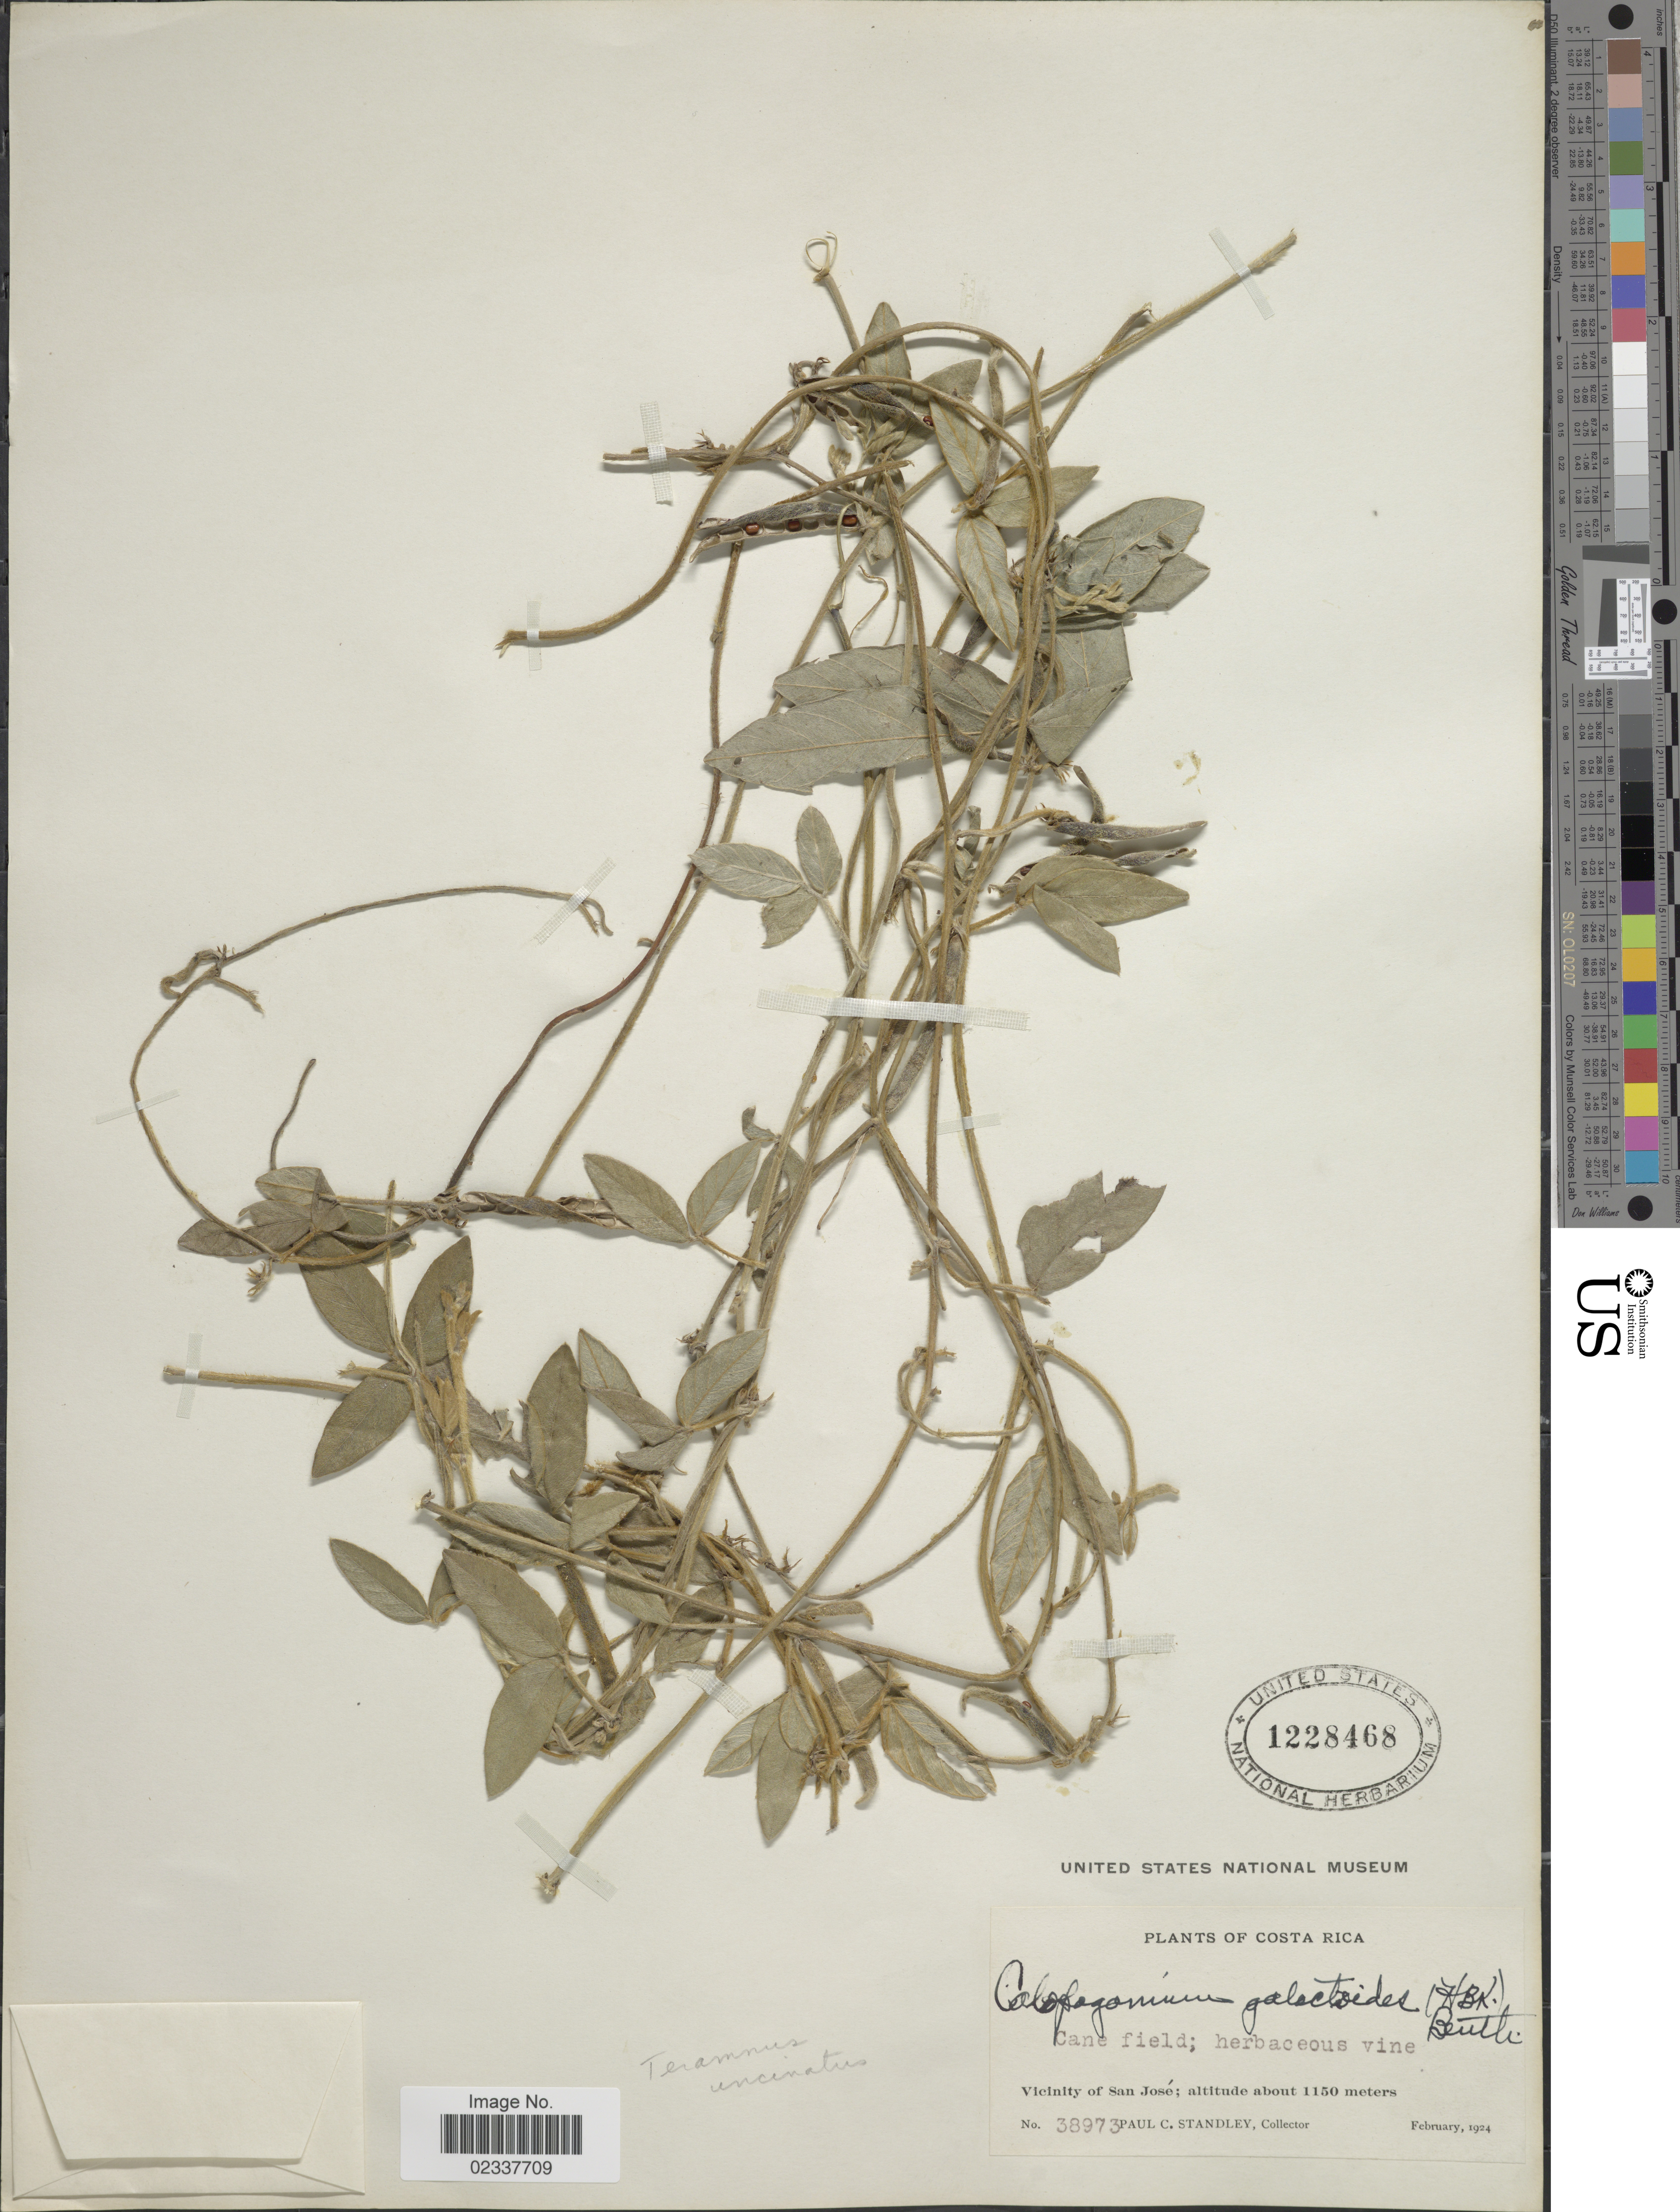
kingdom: Plantae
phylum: Tracheophyta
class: Magnoliopsida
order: Fabales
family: Fabaceae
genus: Teramnus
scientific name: Teramnus uncinatus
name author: (L.) Sw.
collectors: P. C. Standley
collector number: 3897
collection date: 1924-02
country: Costa Rica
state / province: San José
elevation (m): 1150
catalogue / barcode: US 1228468